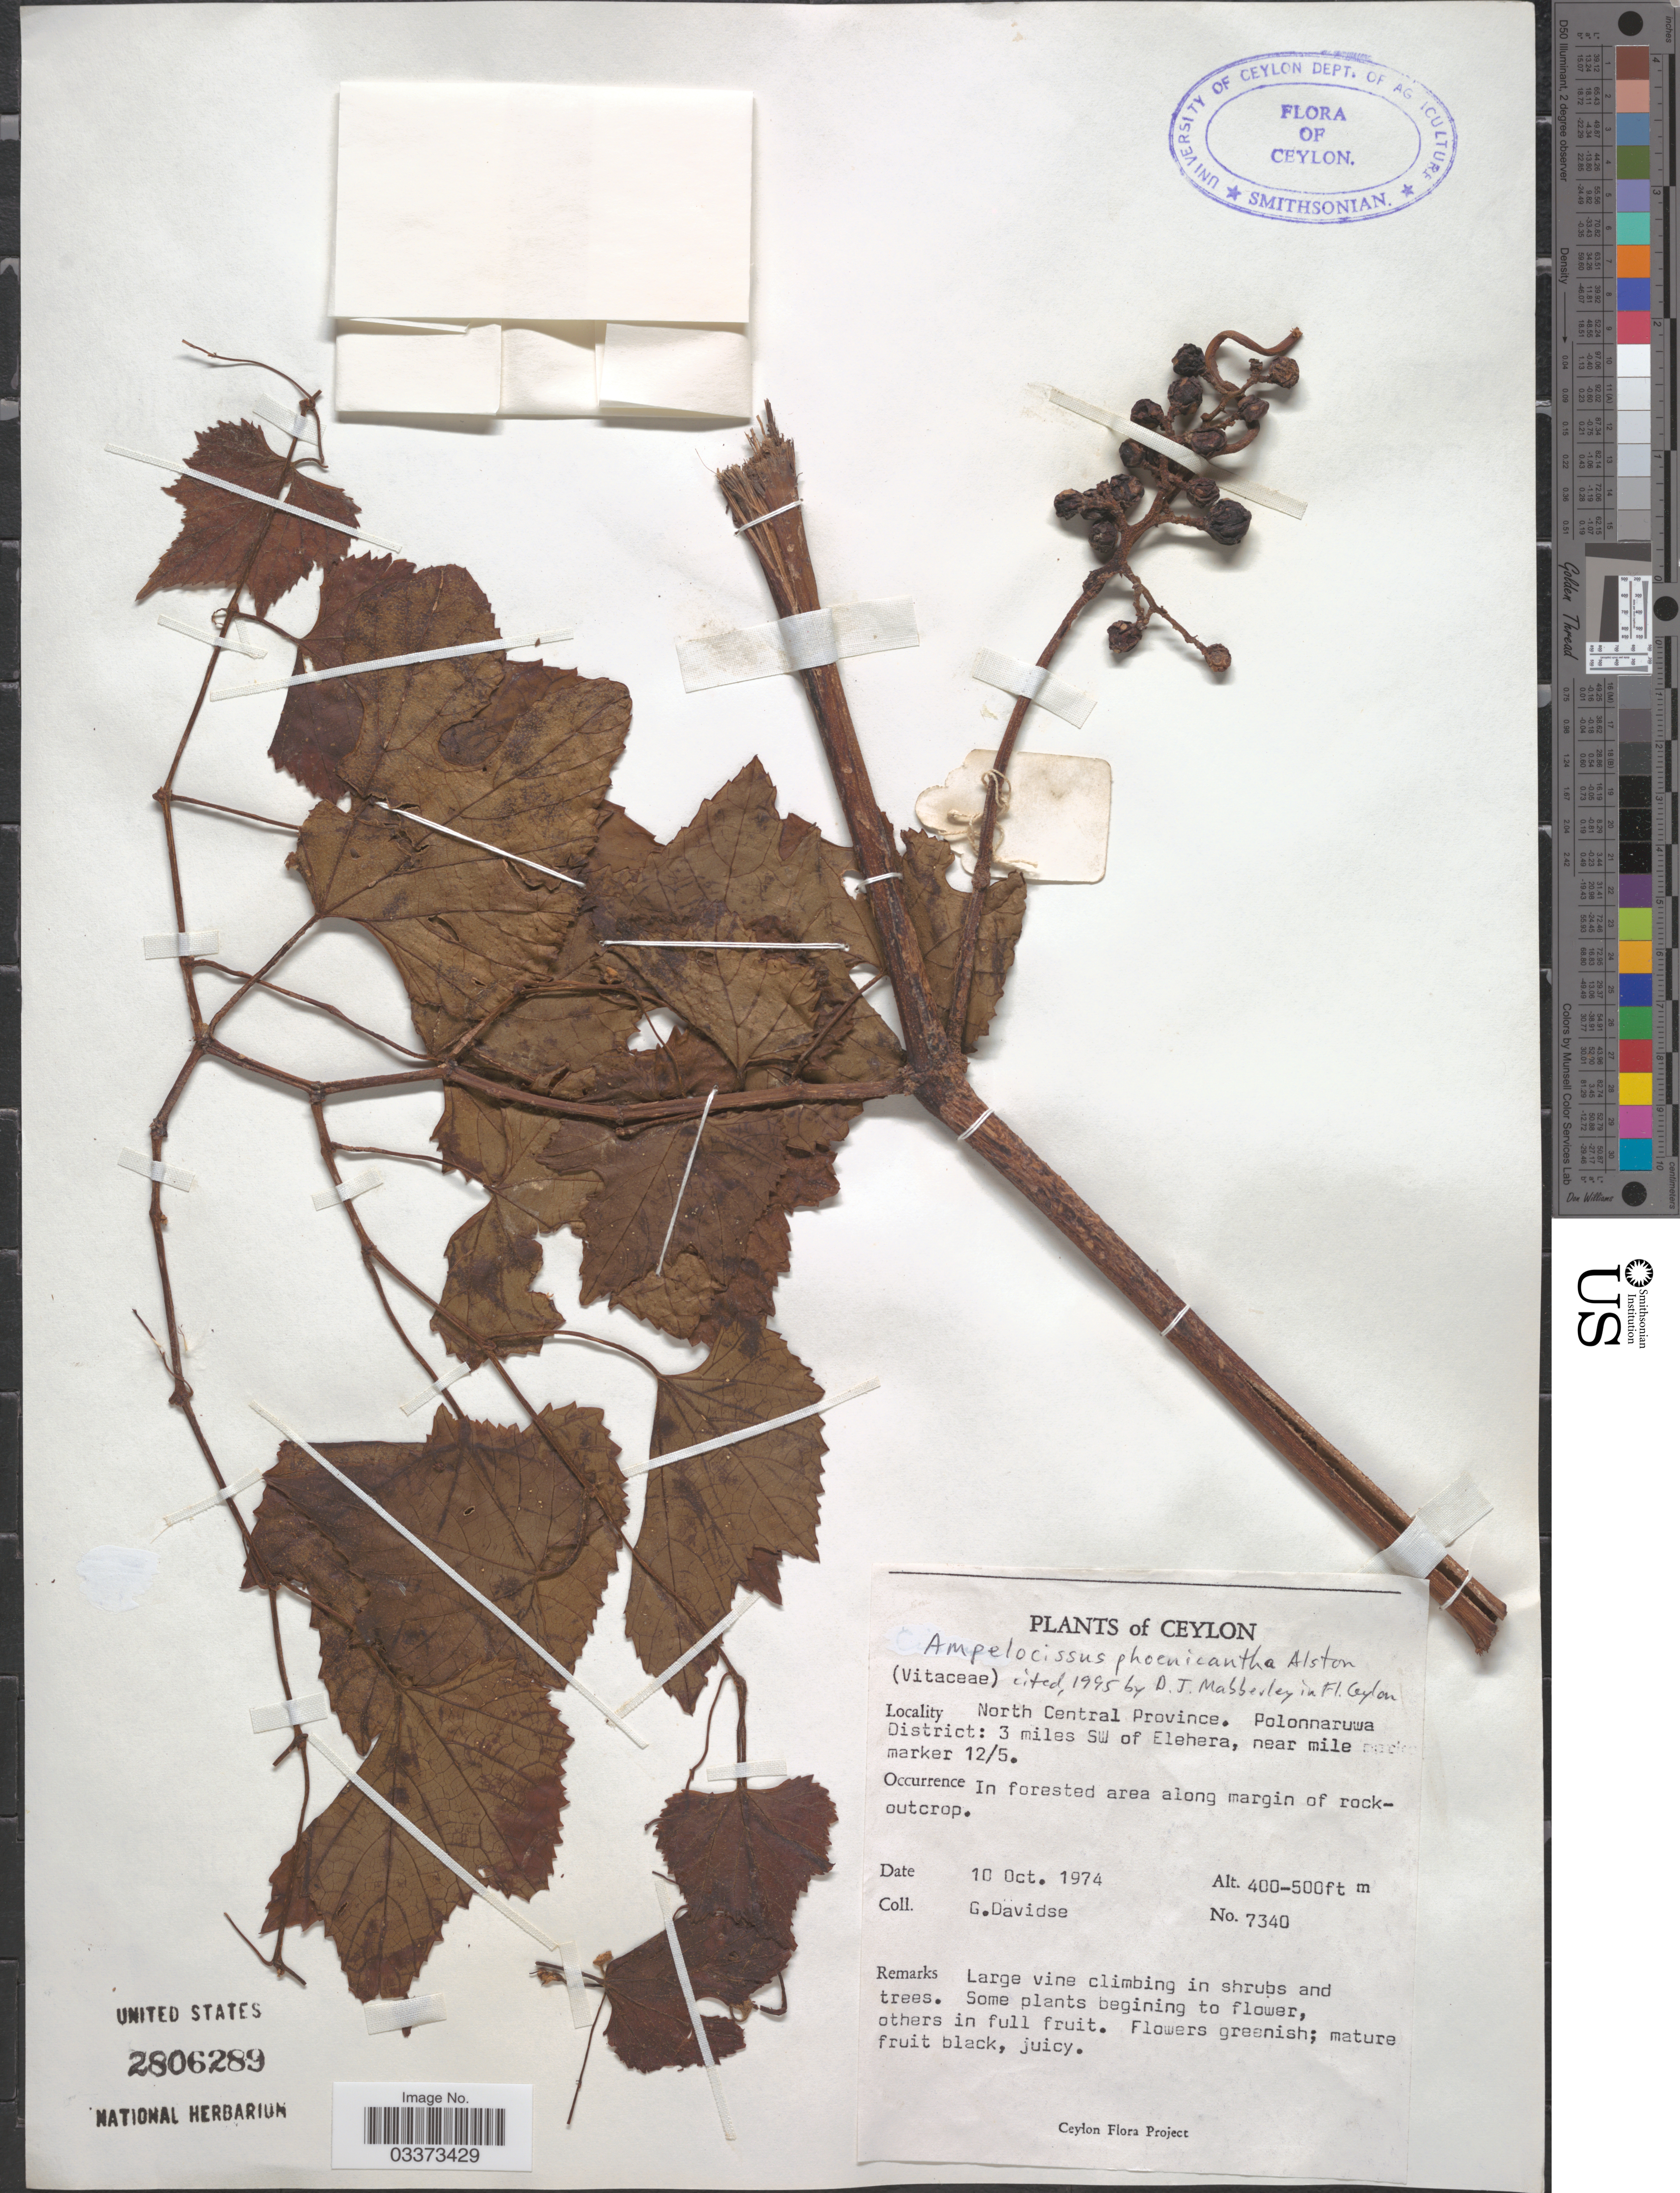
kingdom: Plantae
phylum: Tracheophyta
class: Magnoliopsida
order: Vitales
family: Vitaceae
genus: Ampelocissus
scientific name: Ampelocissus phoenicantha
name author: Alston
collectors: G. Davidse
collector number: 7340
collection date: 1974-10-10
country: Sri Lanka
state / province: North Central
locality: Ceylon. Polonnaruwa District: 3 miles SW of Elehera, near mile marker 12/5.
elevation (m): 122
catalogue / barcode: US 2806289